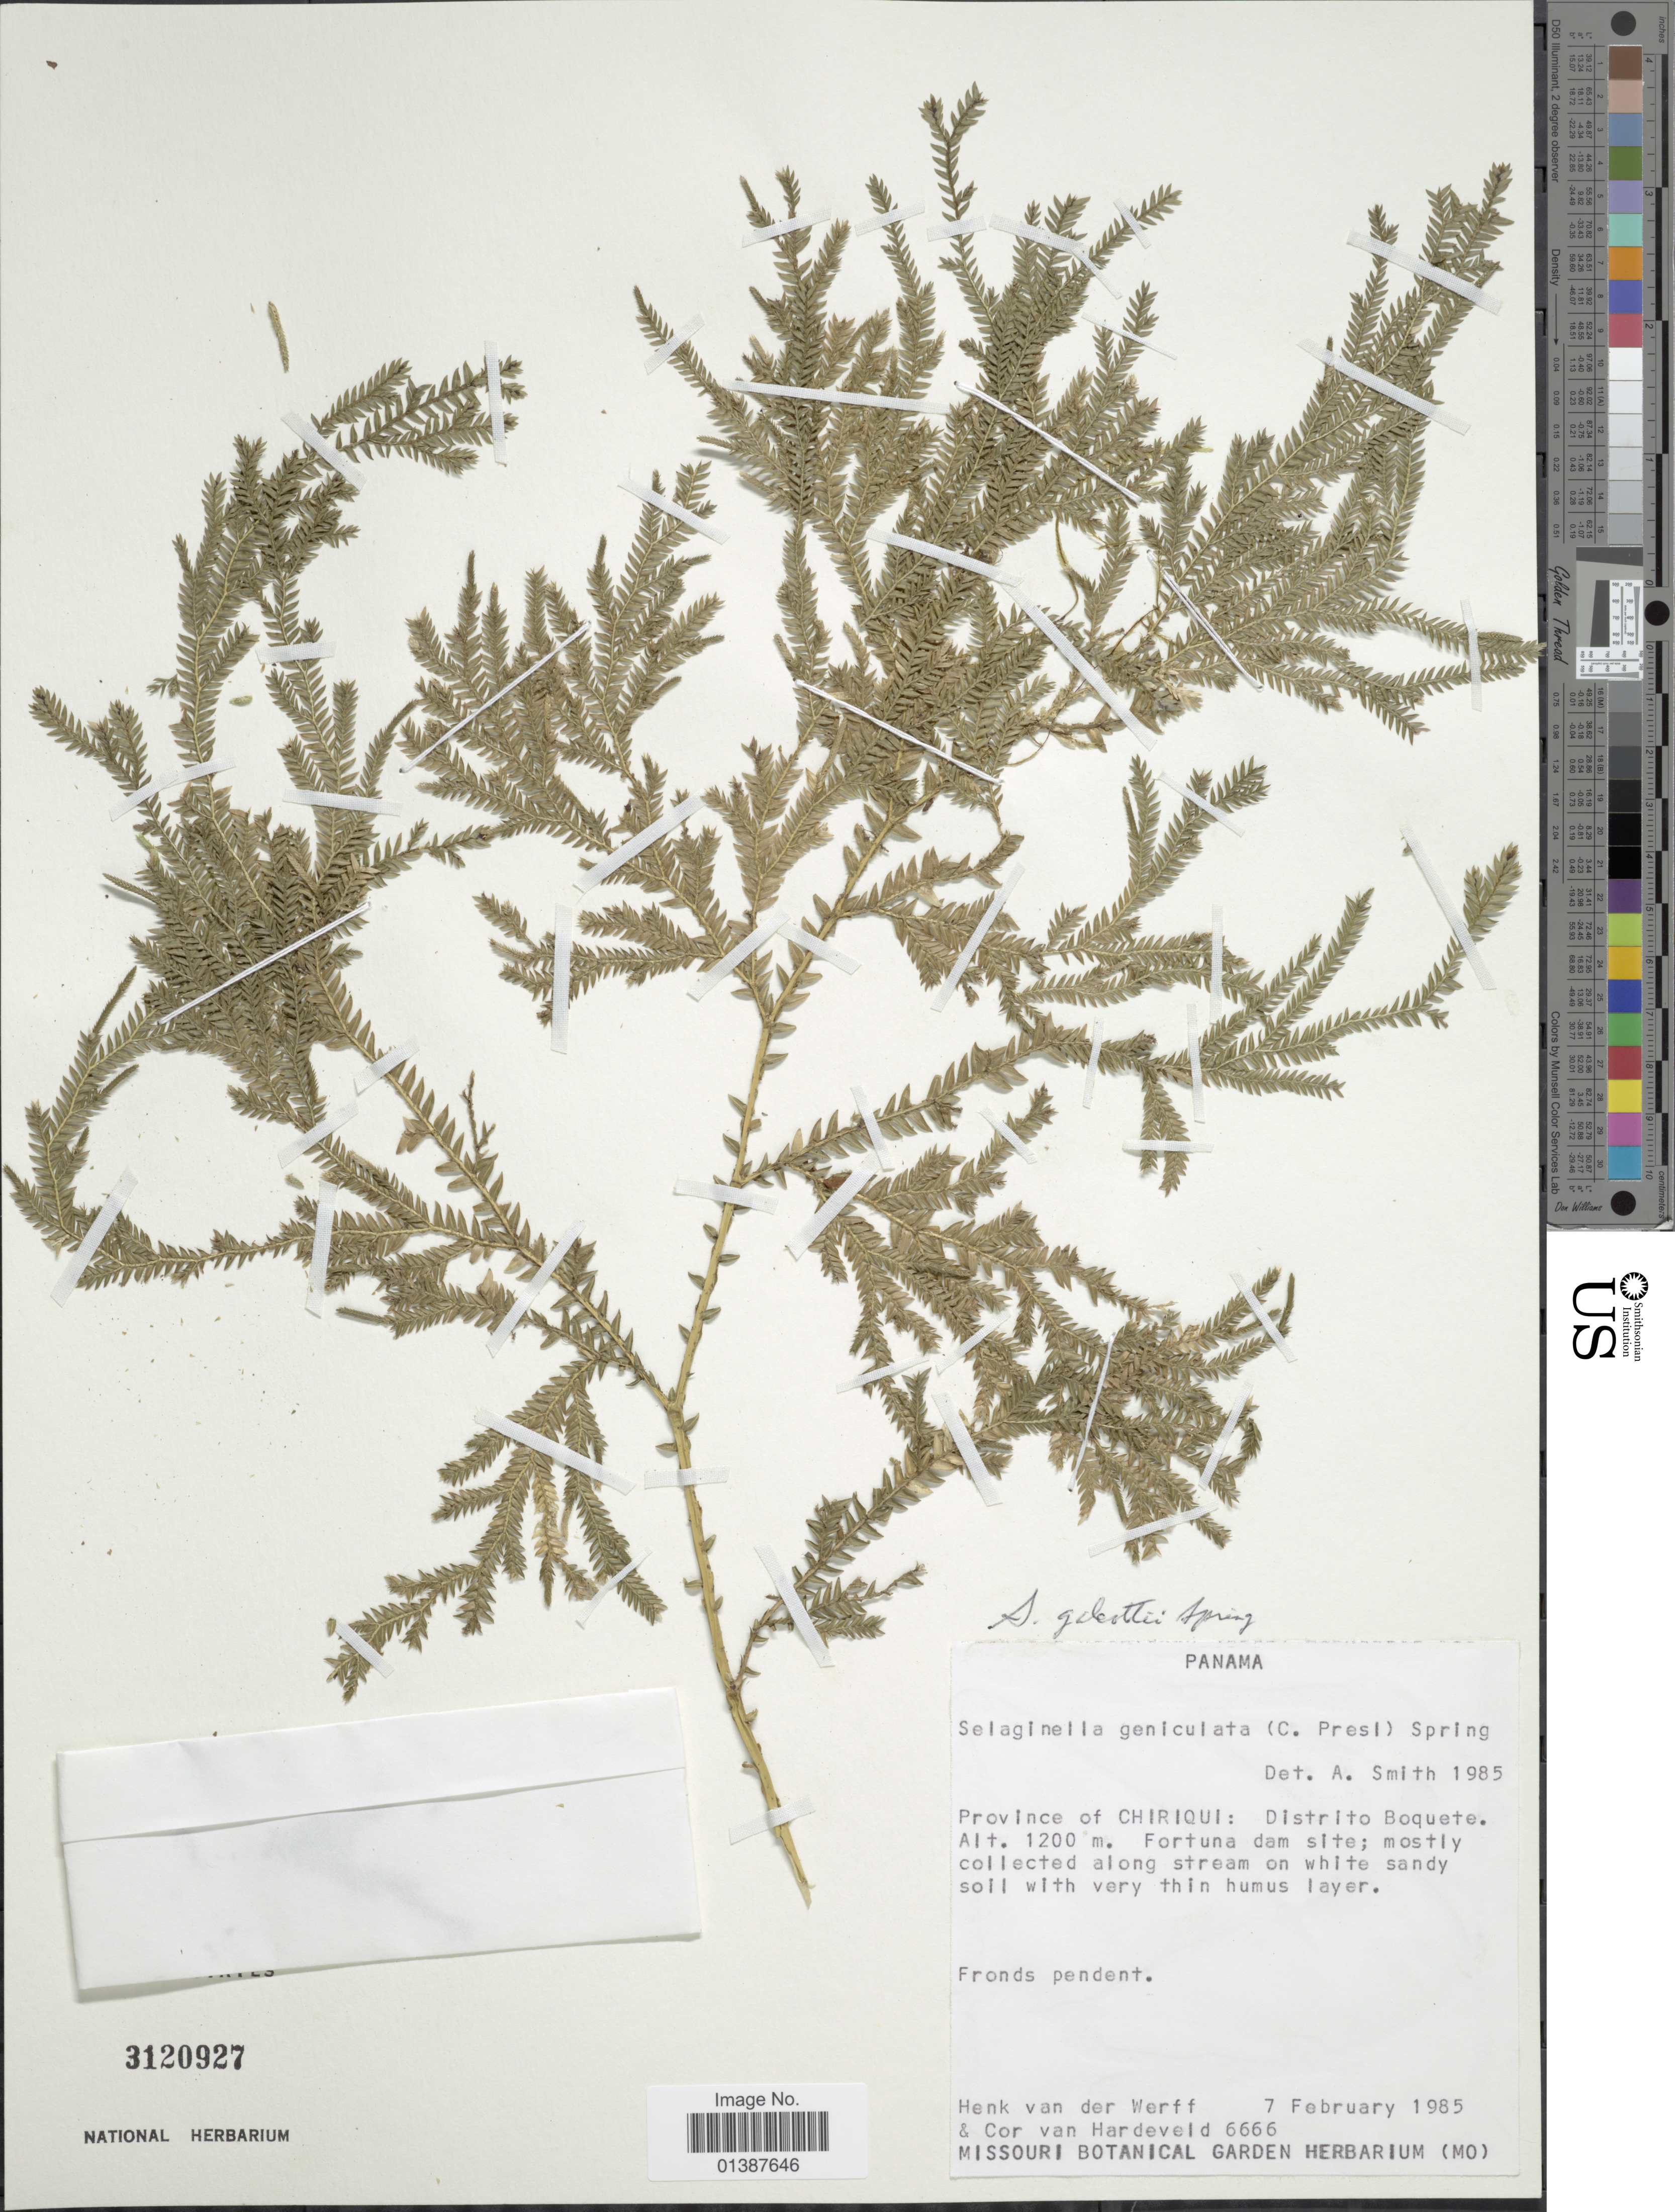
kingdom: Plantae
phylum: Tracheophyta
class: Lycopodiopsida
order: Selaginellales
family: Selaginellaceae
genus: Selaginella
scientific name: Selaginella galeottii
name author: Spring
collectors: H. van der Werff & C. Van Hardeveld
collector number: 6666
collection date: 1985-02-07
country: Panama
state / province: Chiriqui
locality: Province of Chiriqui: Distrito Boquete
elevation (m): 1200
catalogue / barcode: US 3120927